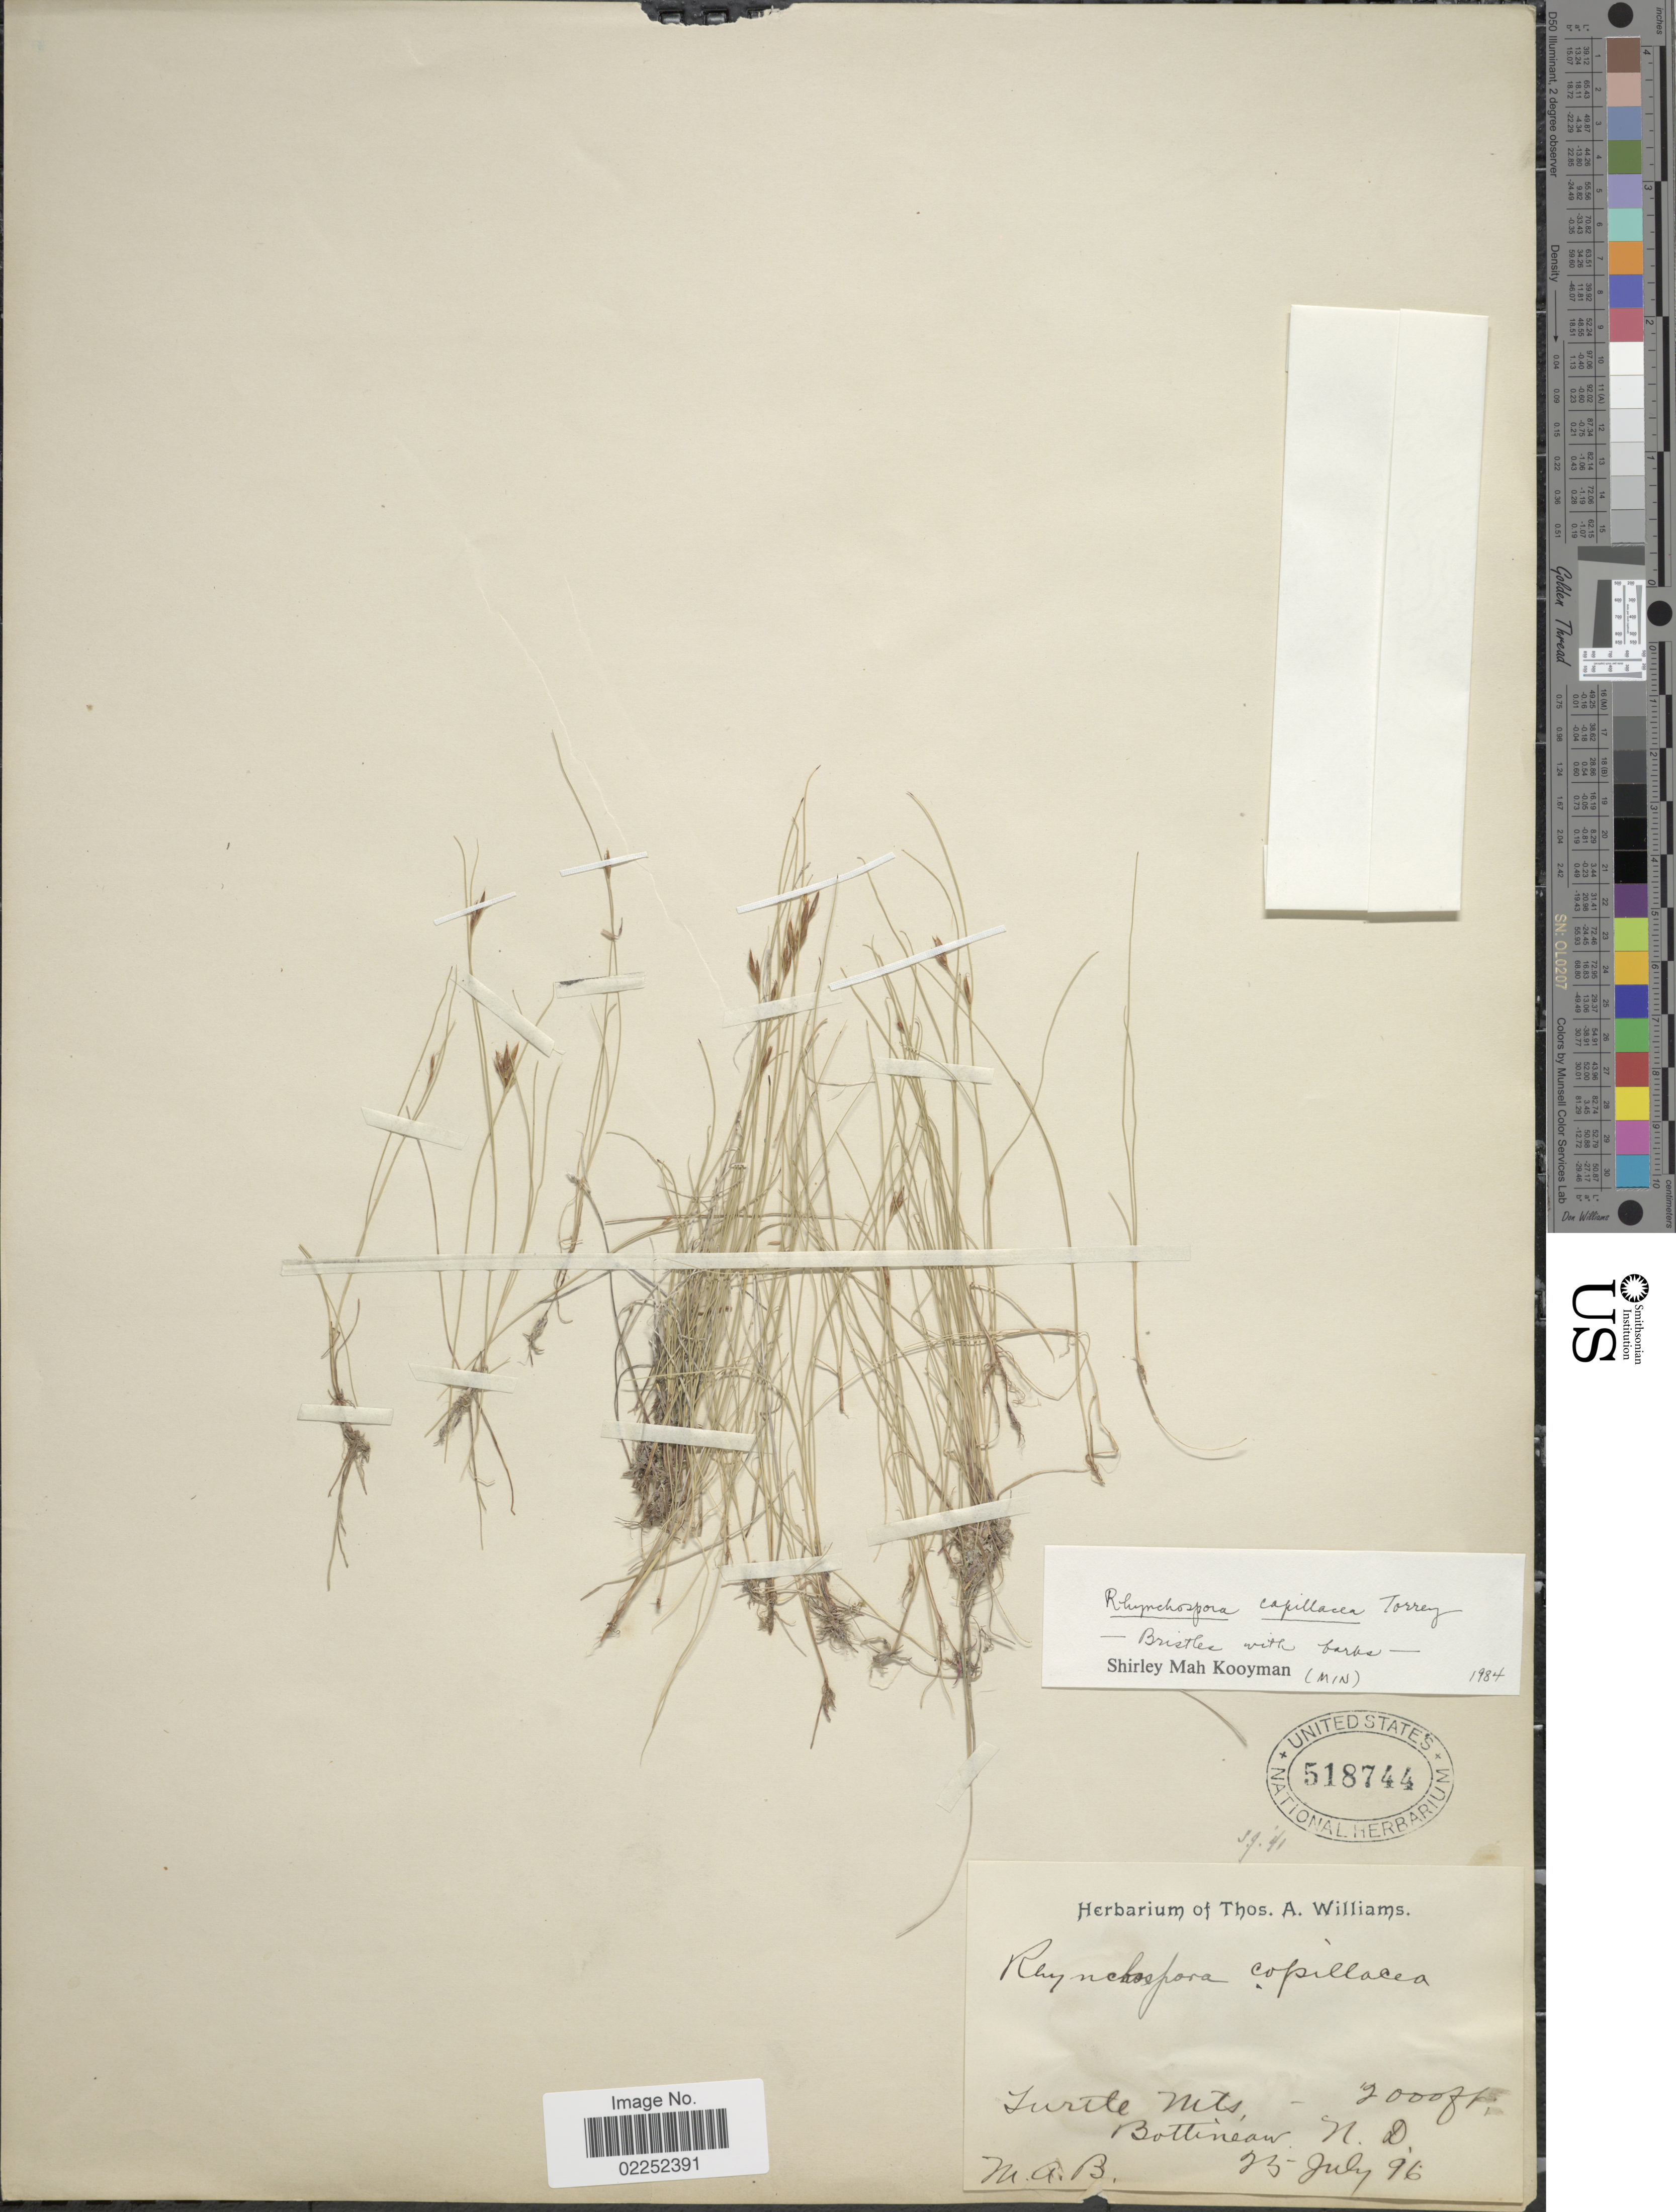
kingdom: Plantae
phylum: Tracheophyta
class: Liliopsida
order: Poales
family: Cyperaceae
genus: Rhynchospora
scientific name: Rhynchospora capillacea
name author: Torr.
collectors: ex herb. Thos. A. Williams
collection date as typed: Transcribed d/m/y: 25/7/96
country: United States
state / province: North Dakota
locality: Turtle Mts, Bottinean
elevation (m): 610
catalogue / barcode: US 518744